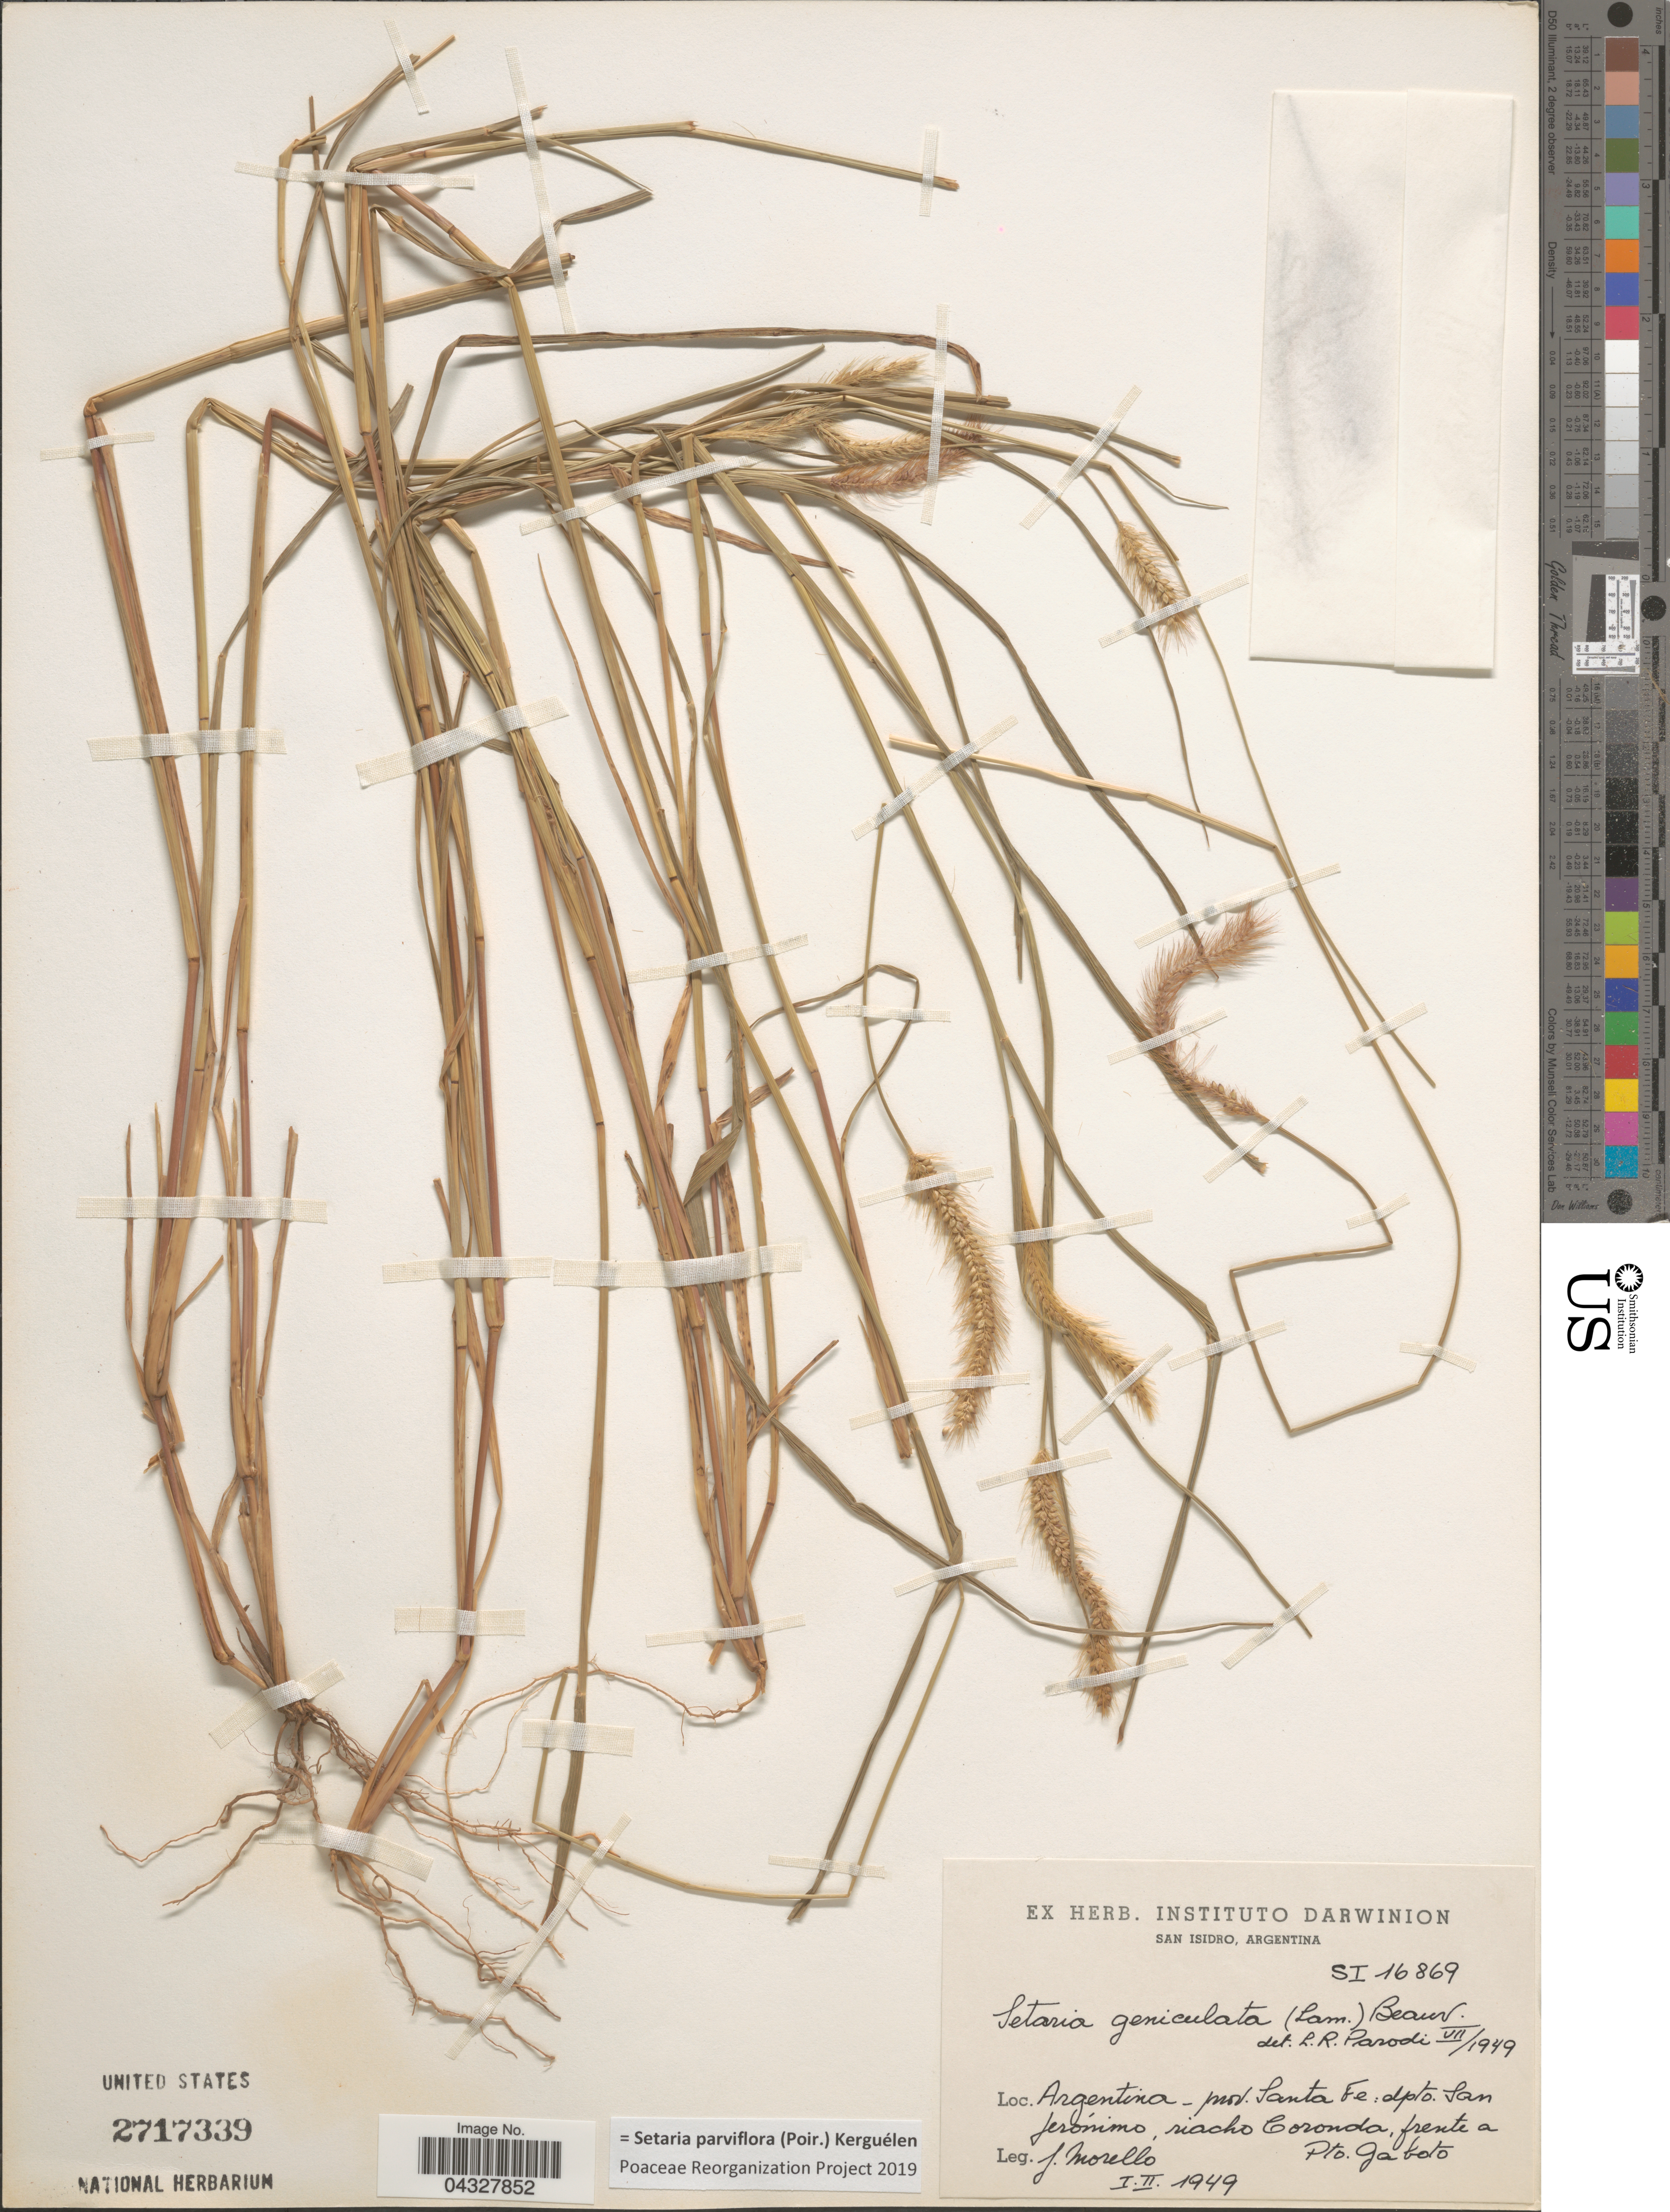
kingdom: Plantae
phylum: Tracheophyta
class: Liliopsida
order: Poales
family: Poaceae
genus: Setaria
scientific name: Setaria parviflora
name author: (Poir.) Kerguélen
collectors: J. Morello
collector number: SI16869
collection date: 1949-01/1949-02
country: Argentina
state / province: Santa Fe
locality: Dpto. San Jerónimo, riacho Coronda, frente a Pto. Gaboto.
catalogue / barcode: US 2717339